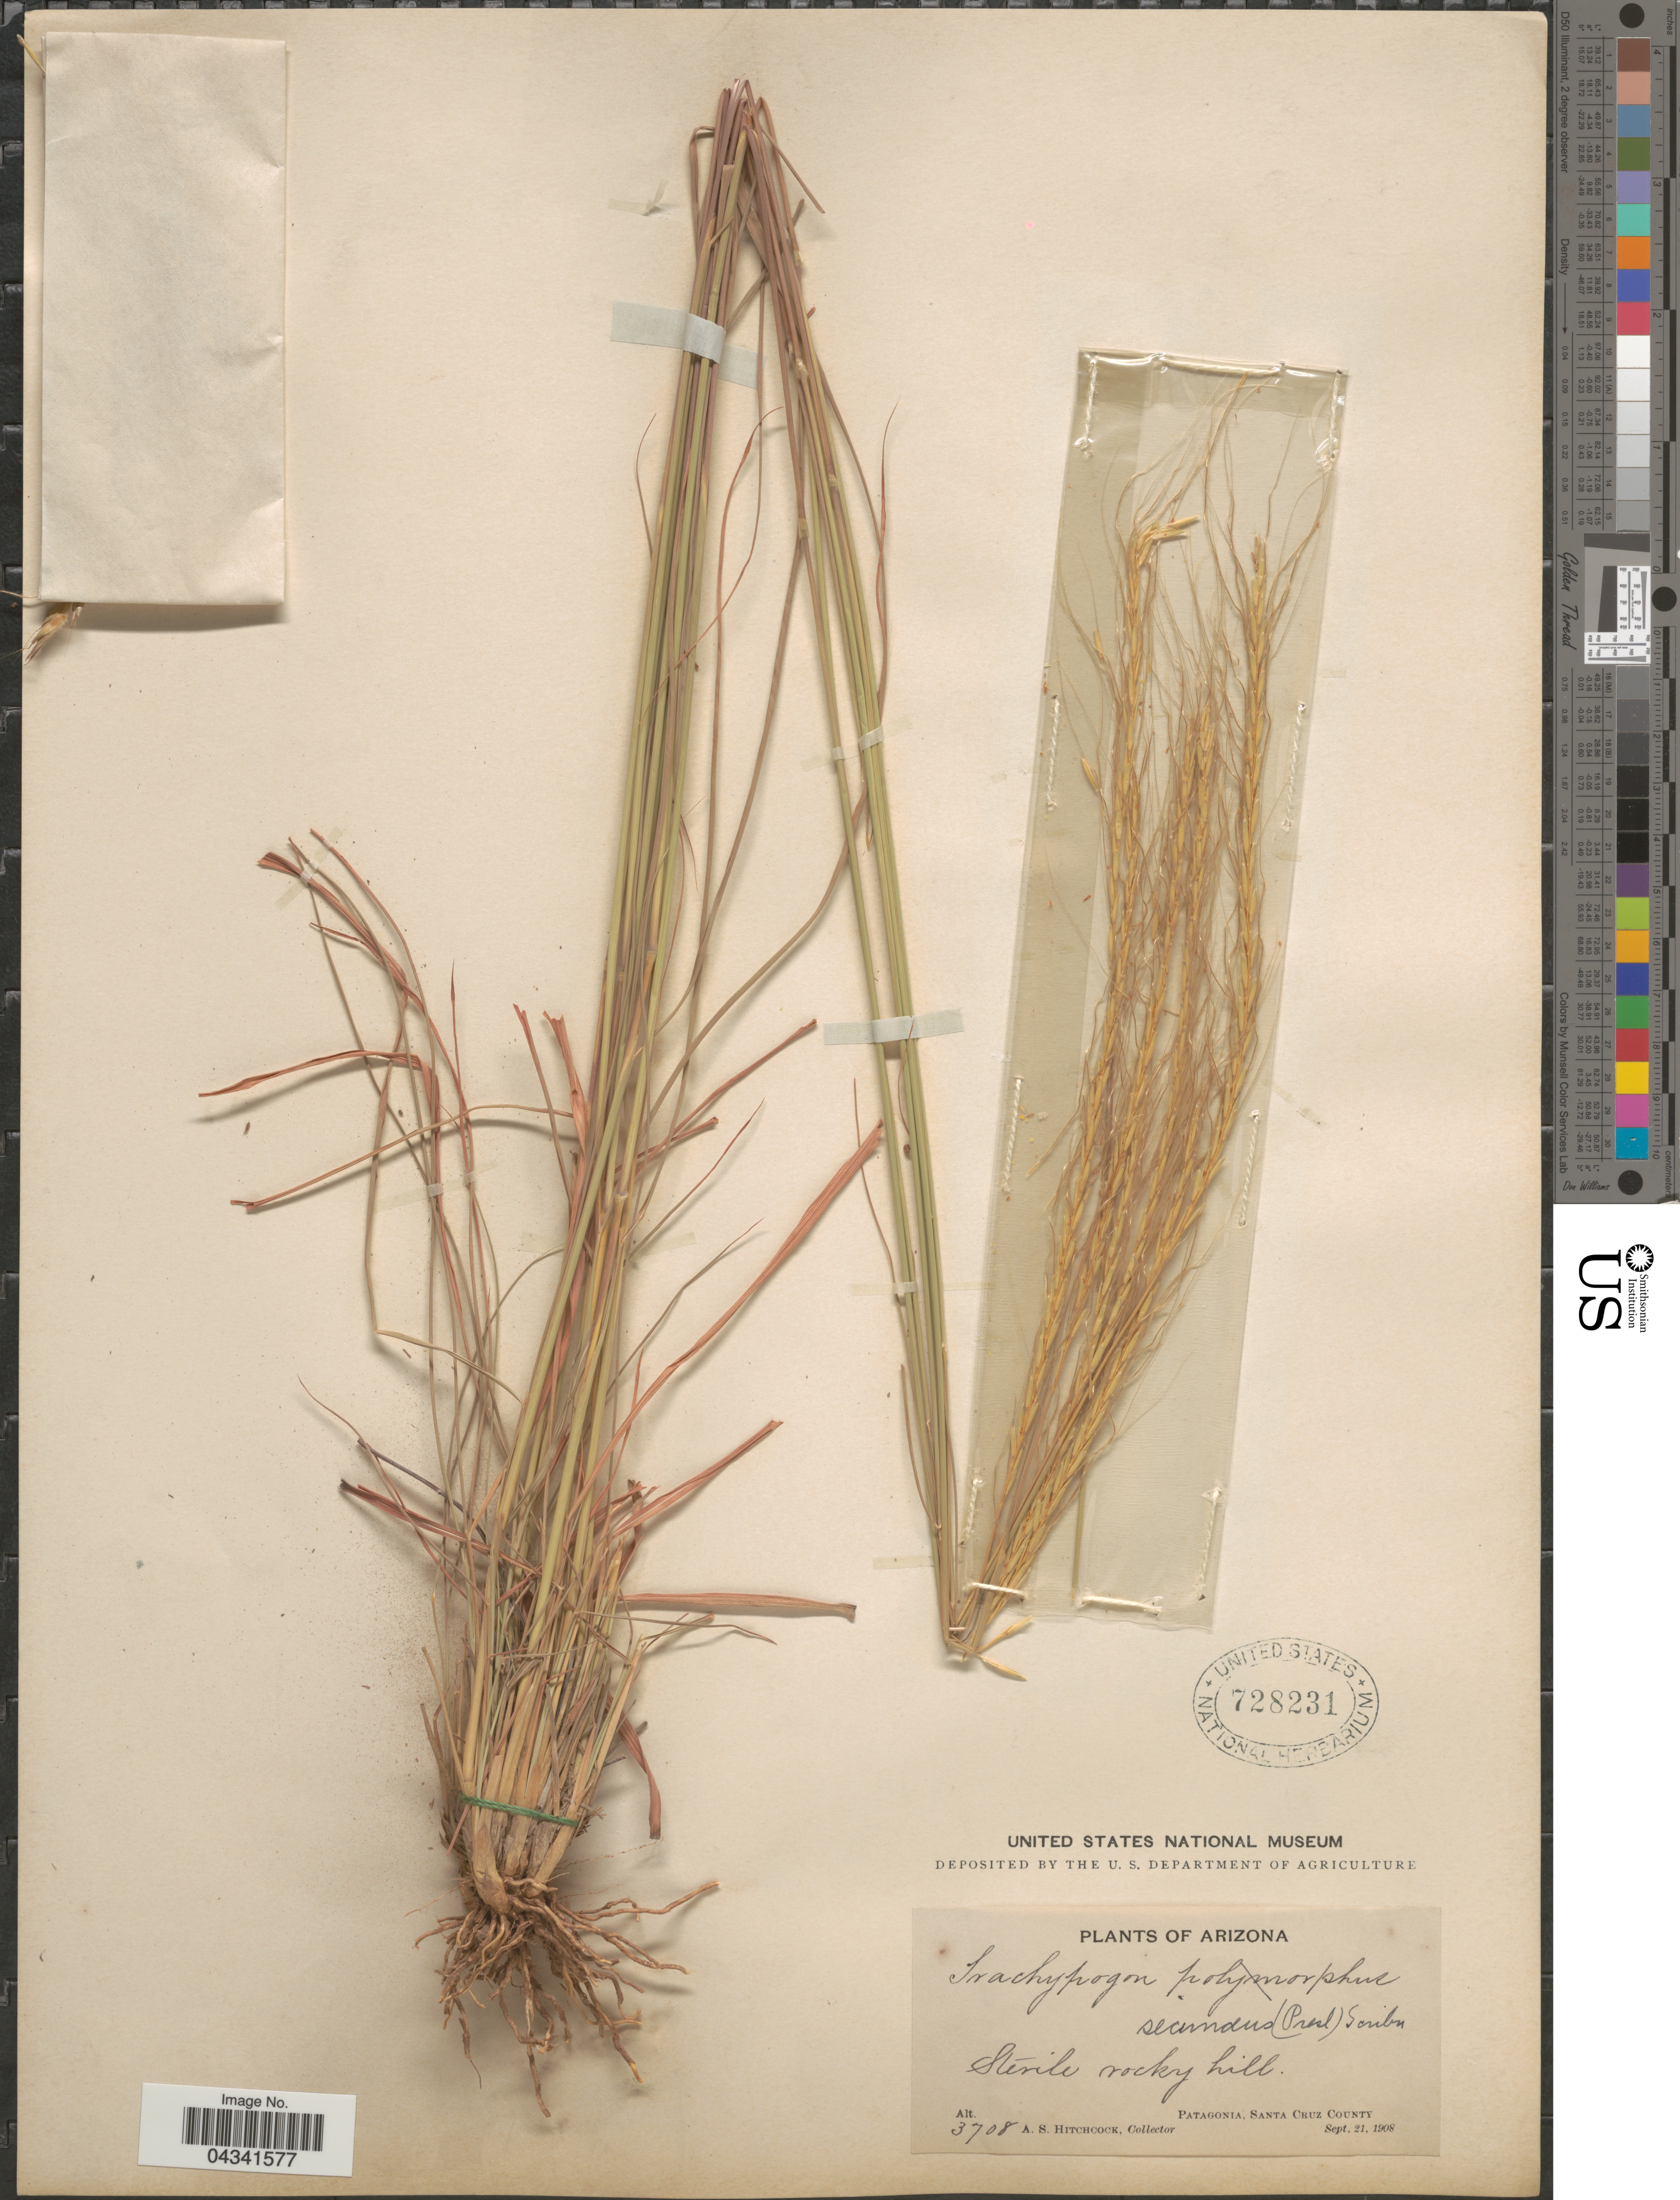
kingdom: Plantae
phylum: Tracheophyta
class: Liliopsida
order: Poales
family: Poaceae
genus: Trachypogon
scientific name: Trachypogon spicatus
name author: (L. f.) Kuntze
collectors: A. S. Hitchcock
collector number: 3708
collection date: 1908-09-21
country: United States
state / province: Arizona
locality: Patagonia, Santa Cruz County.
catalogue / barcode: US 728231